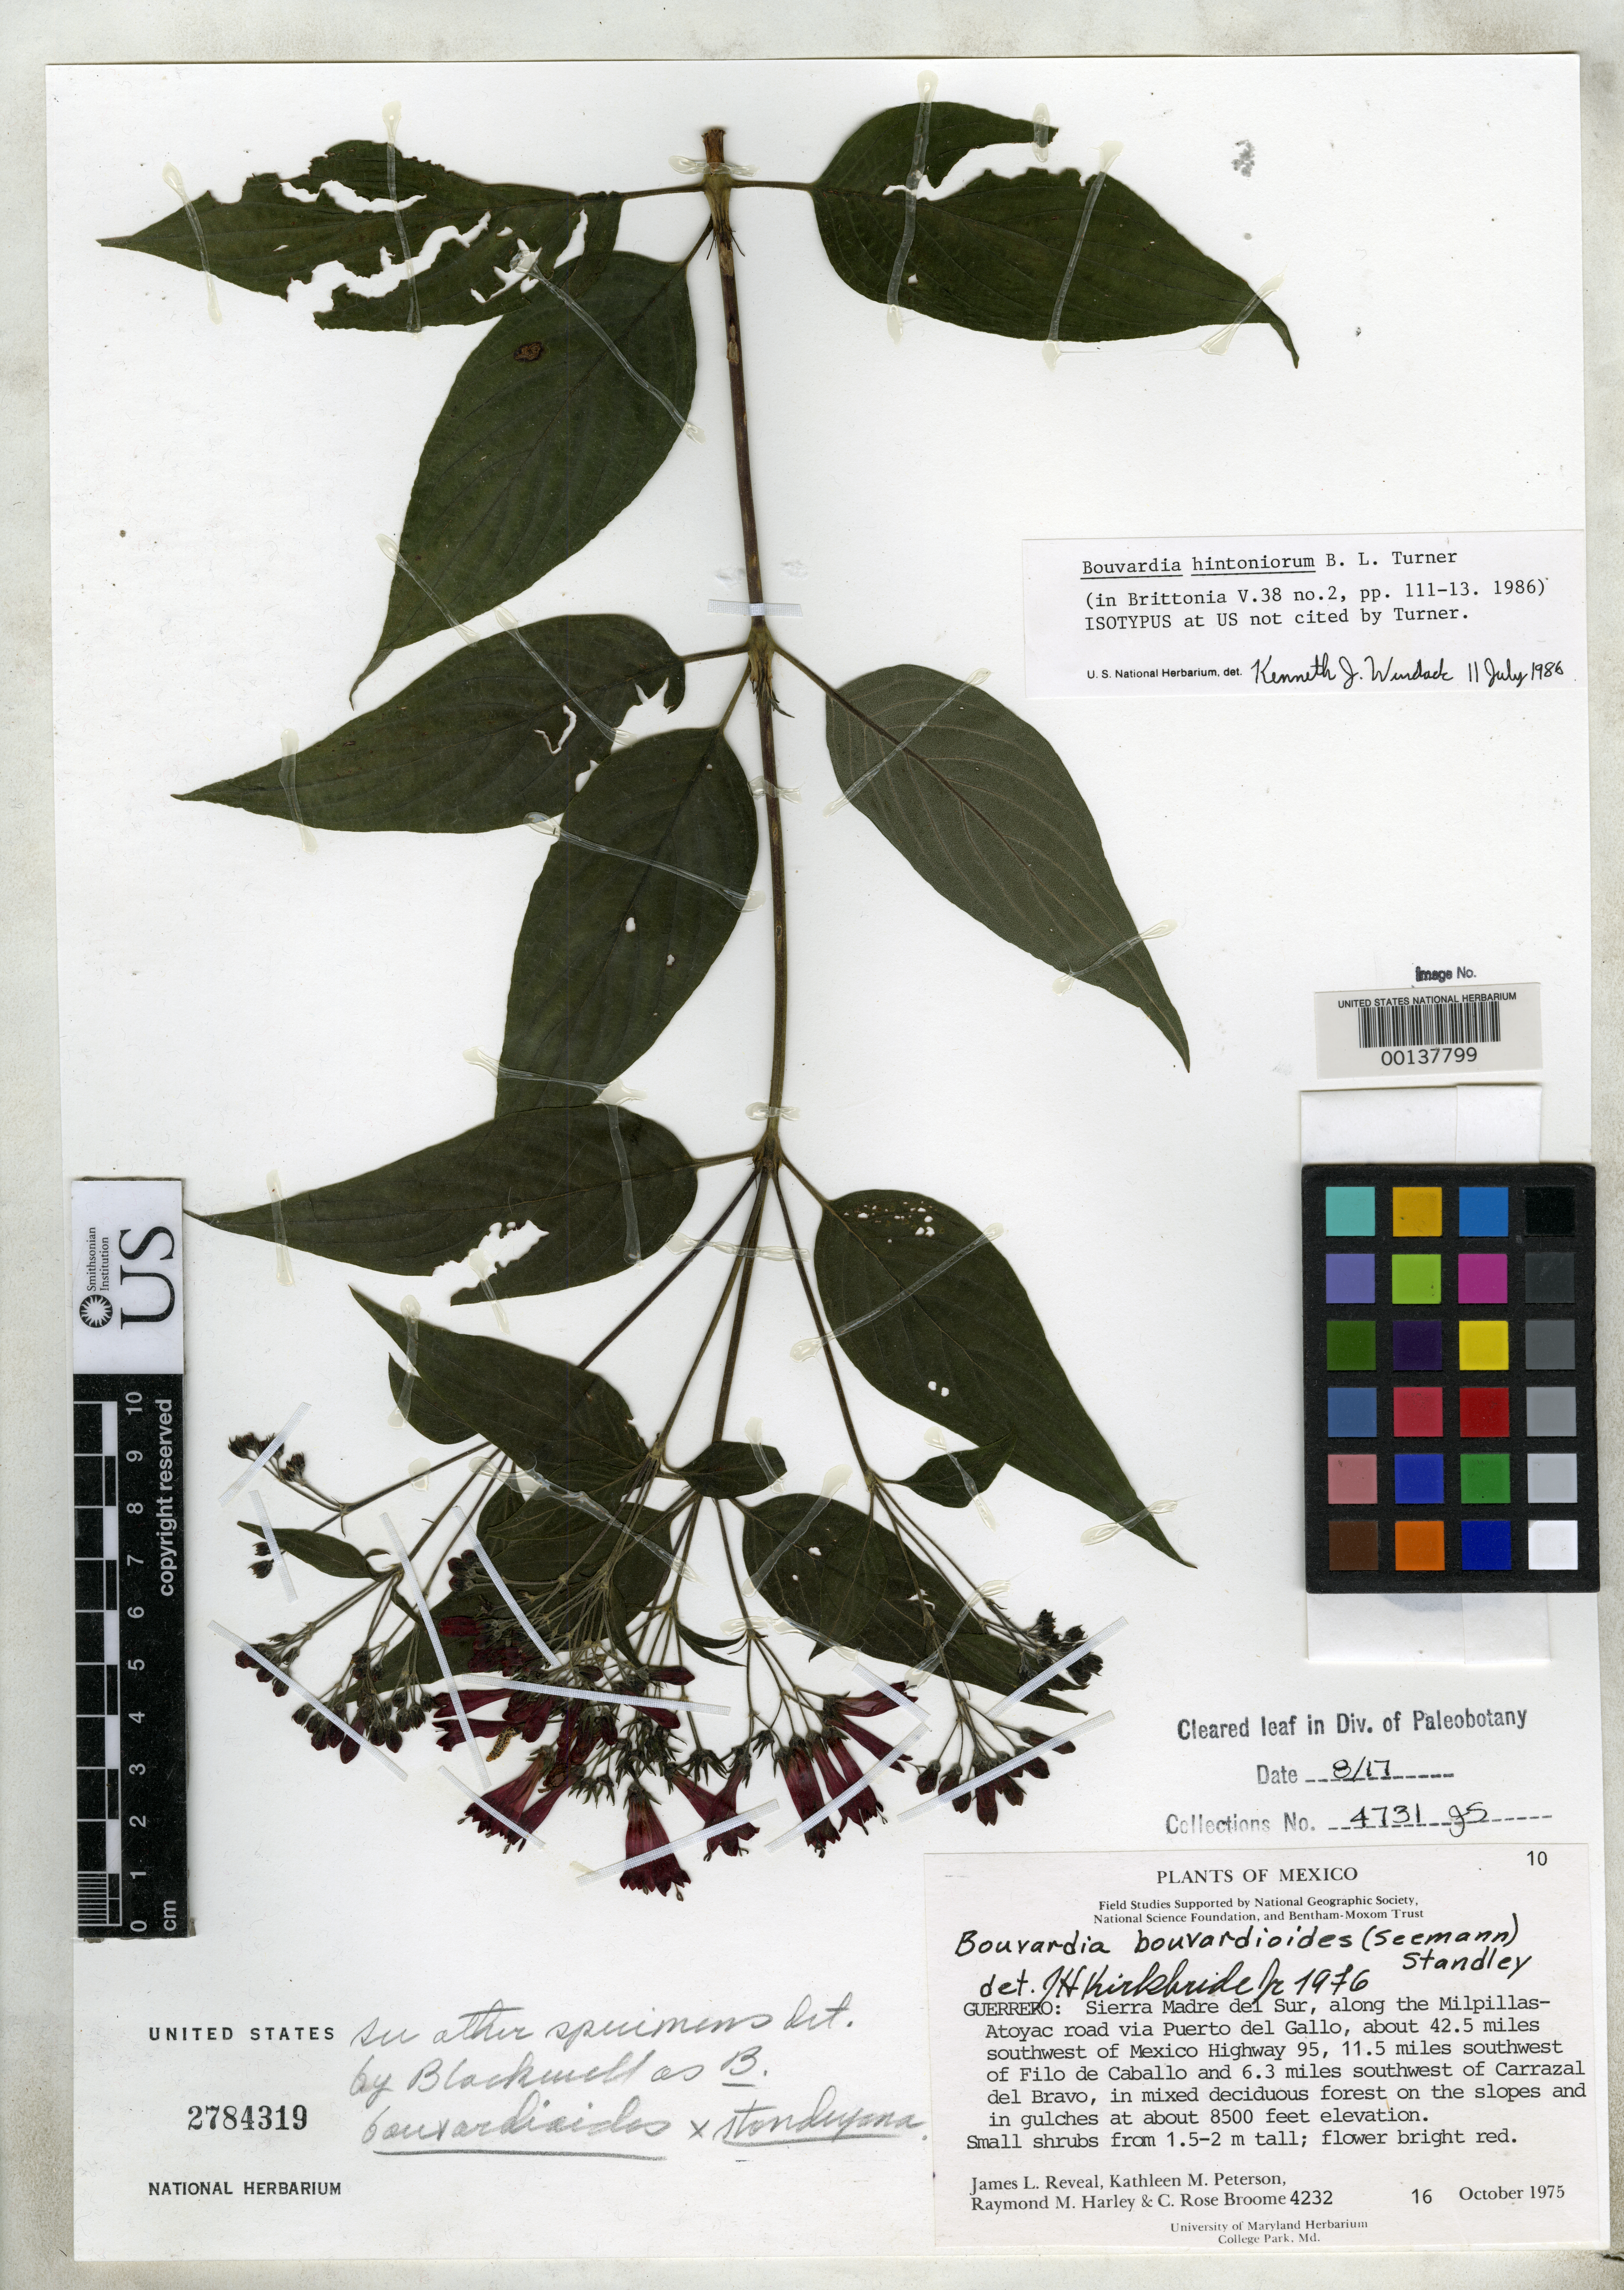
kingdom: Plantae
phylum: Tracheophyta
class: Magnoliopsida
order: Gentianales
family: Rubiaceae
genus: Bouvardia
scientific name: Bouvardia hintoniorum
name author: B.L. Turner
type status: Isotype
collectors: J. L. Reveal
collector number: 4232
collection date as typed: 16 Oct 1975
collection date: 1975-10-16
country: Mexico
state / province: Guerrero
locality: Sierra Madre del Sur 6.3 mi SW of Carrazal del Bravo;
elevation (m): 2591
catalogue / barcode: US 2784319